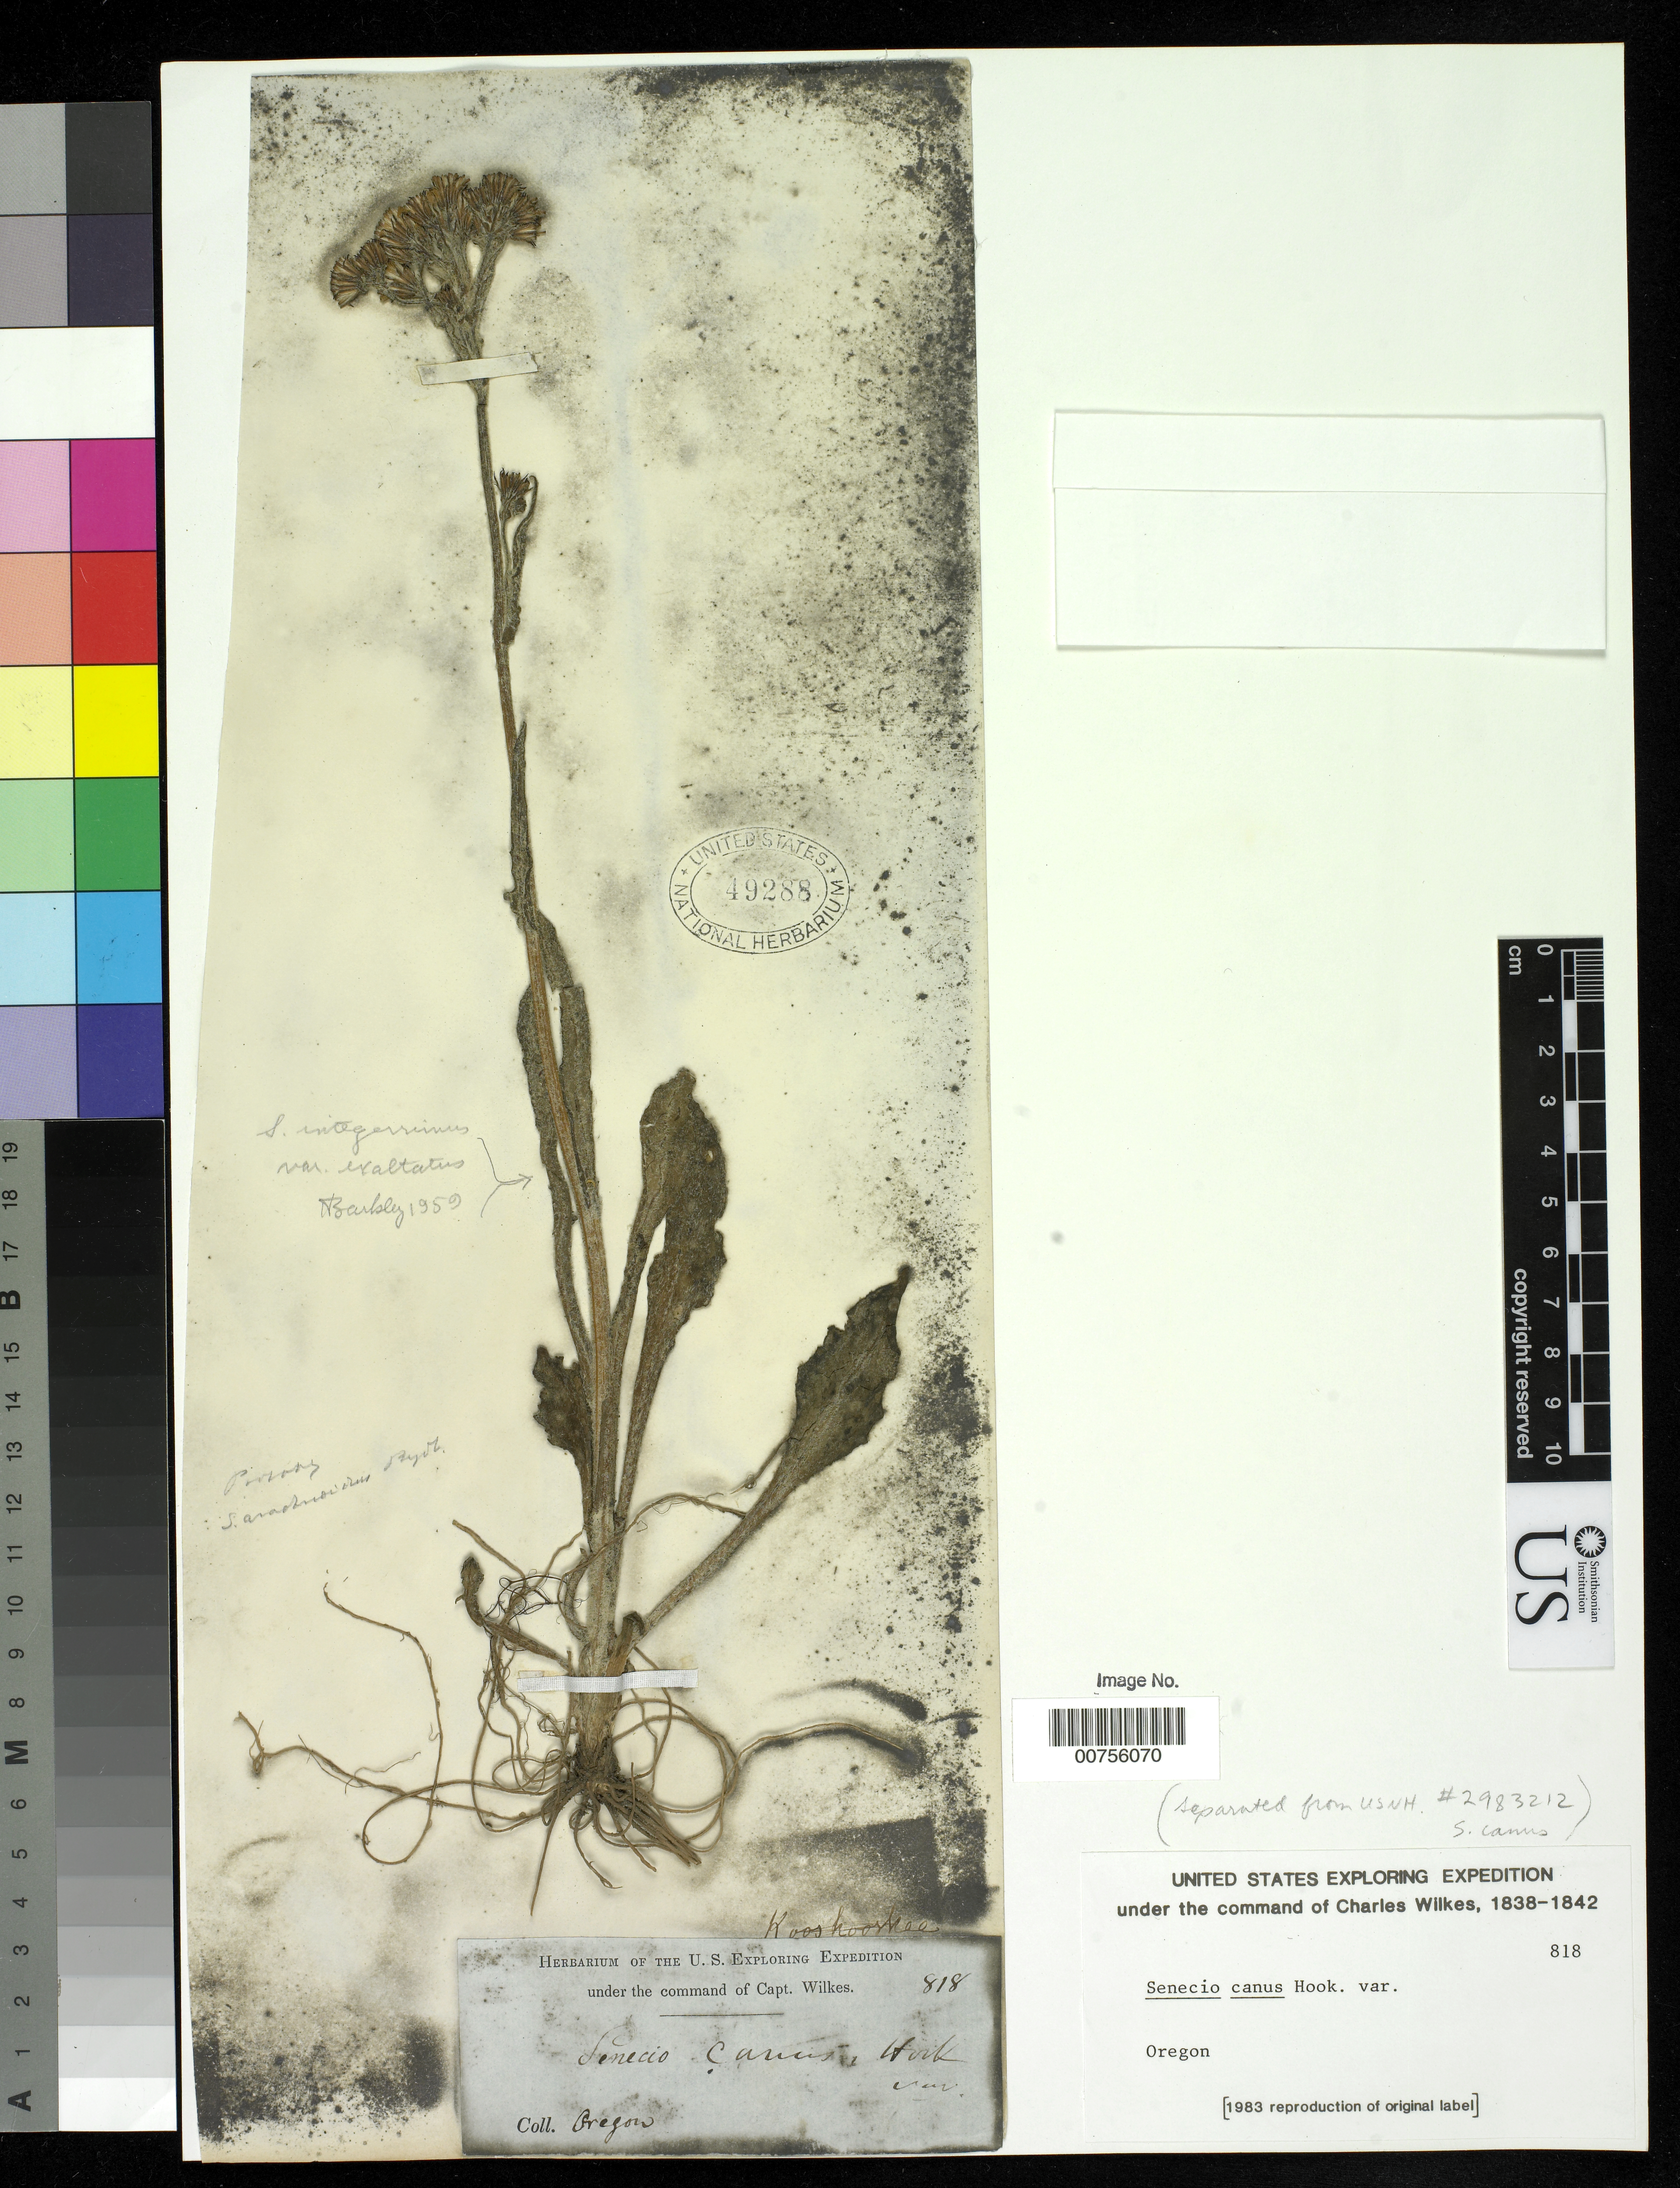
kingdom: Plantae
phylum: Tracheophyta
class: Magnoliopsida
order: Asterales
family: Asteraceae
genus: Packera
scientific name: Packera cana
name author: (Hook.) W.A. Weber & Á. Löve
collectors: Wilkes Explor. Exped.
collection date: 1838/1842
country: United States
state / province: Oregon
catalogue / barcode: US 49288